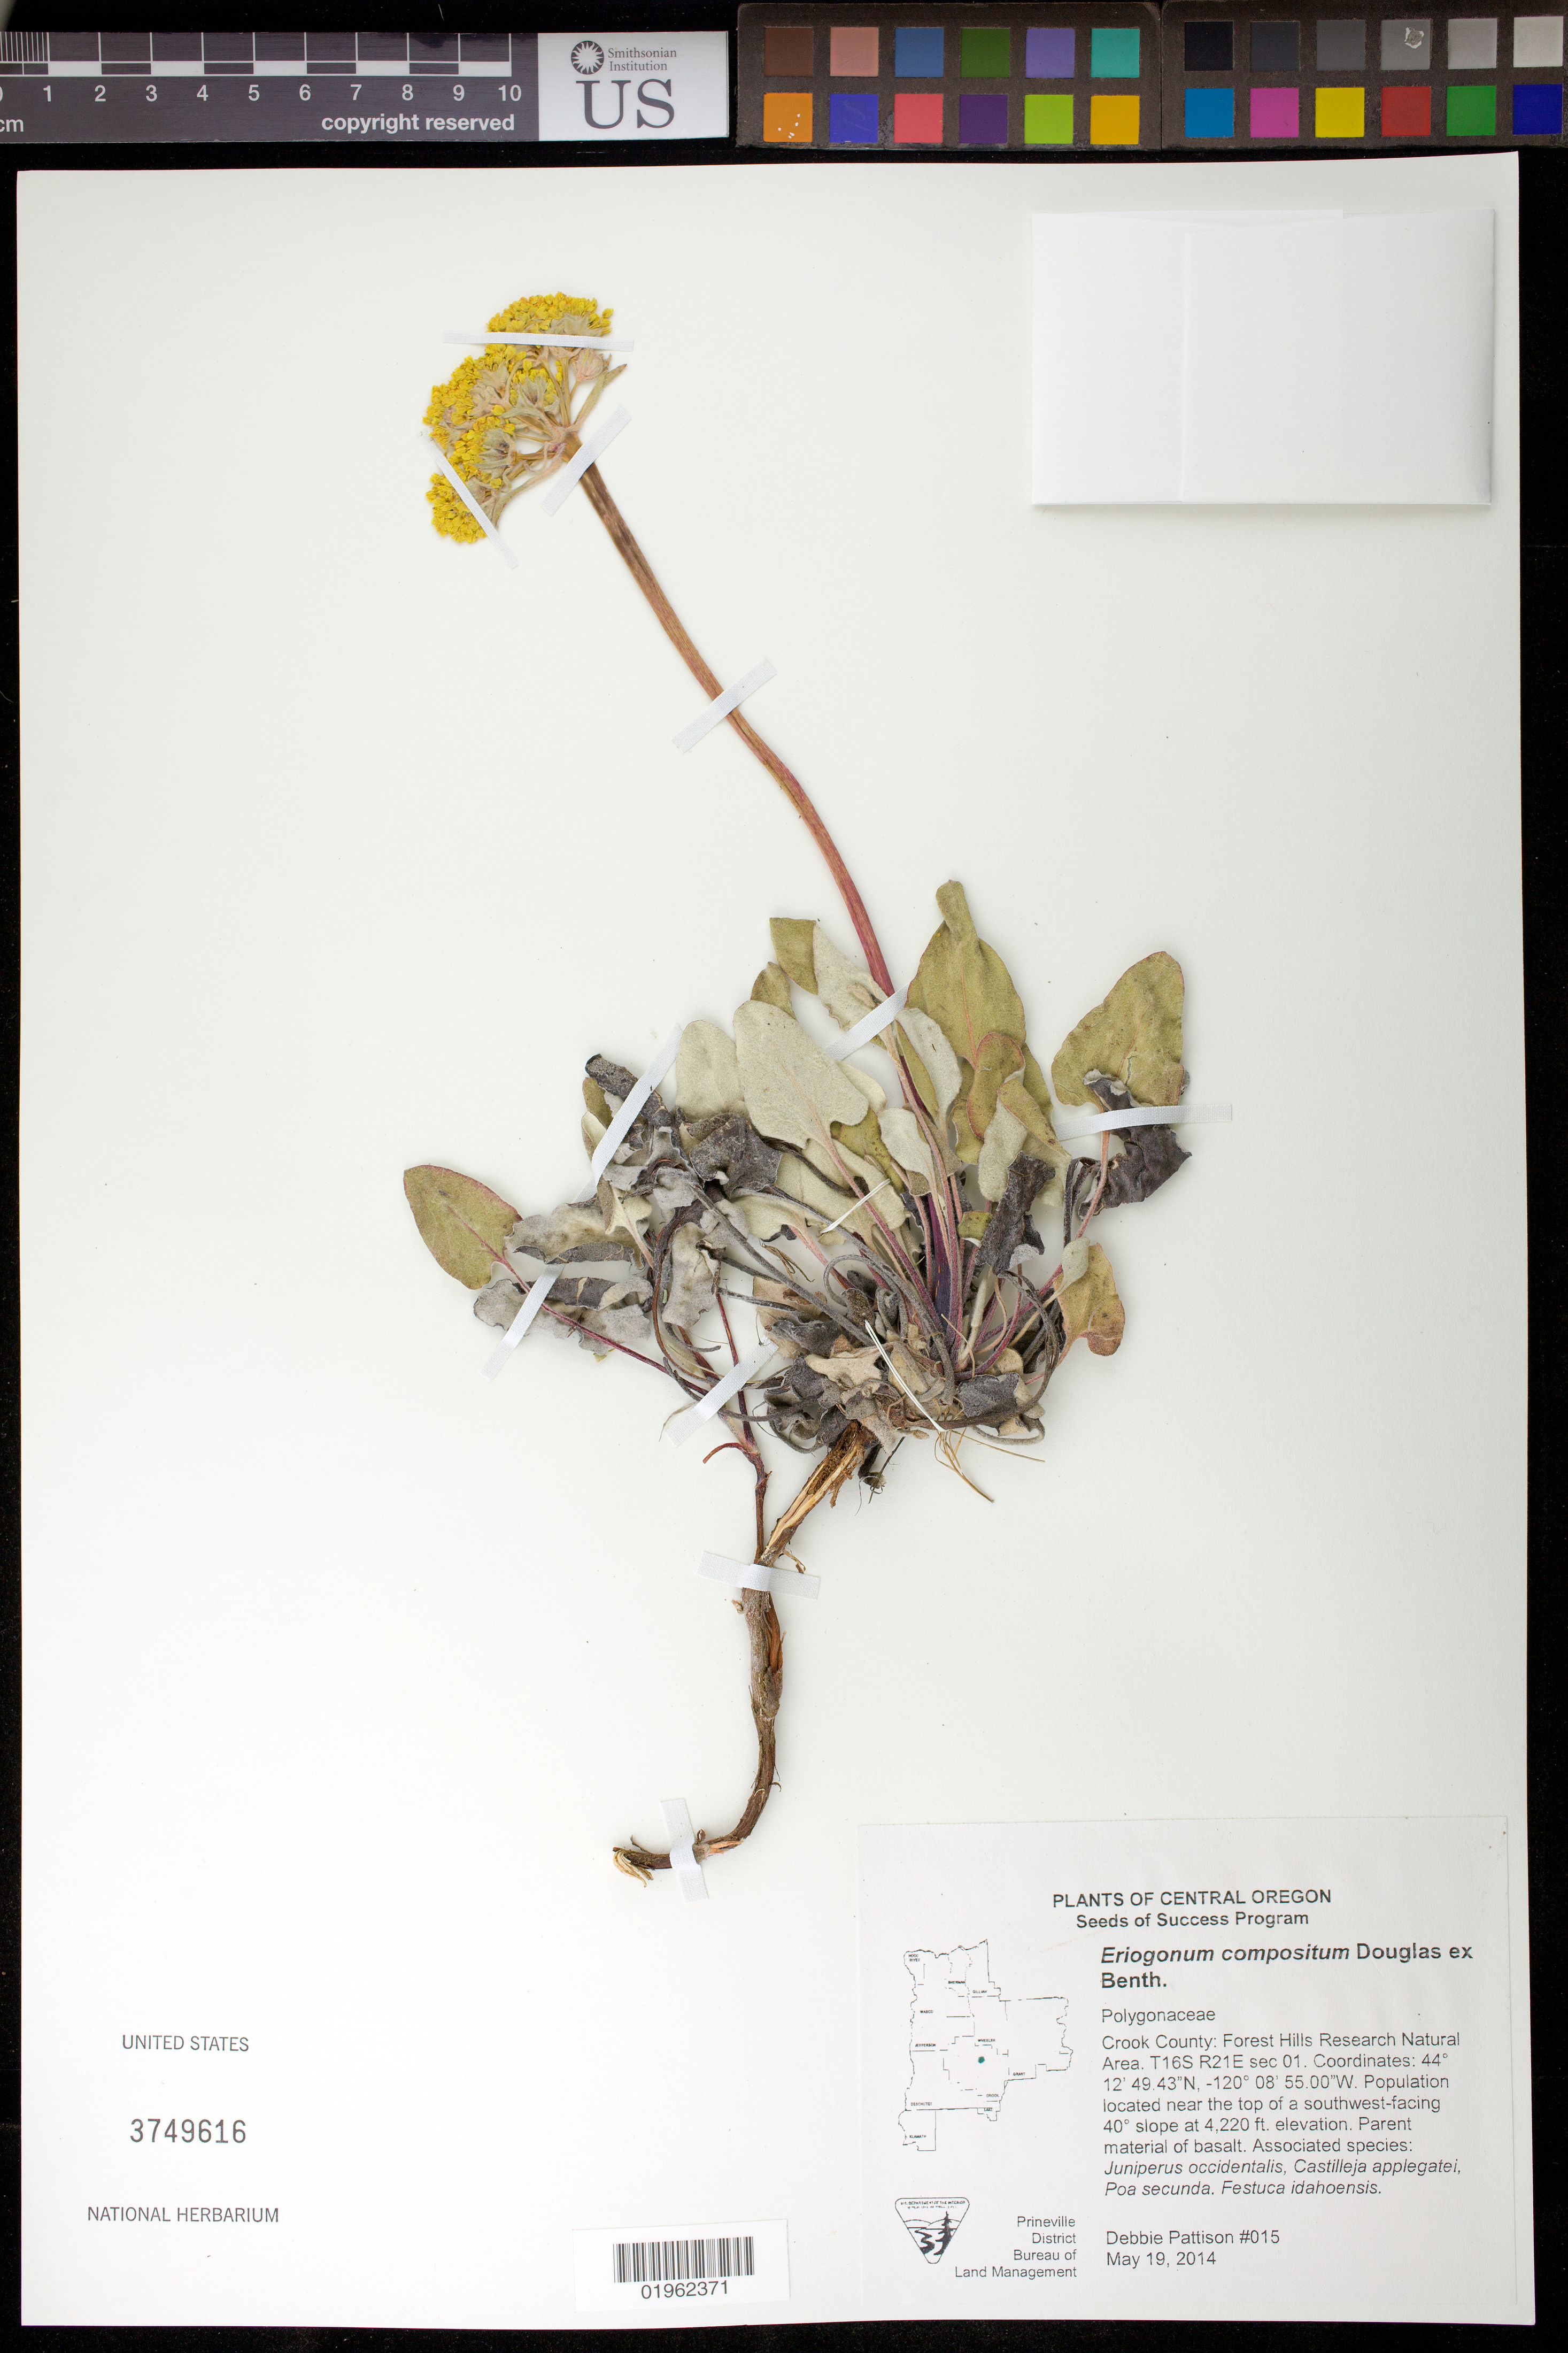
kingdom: Plantae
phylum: Tracheophyta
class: Magnoliopsida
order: Caryophyllales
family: Polygonaceae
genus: Eriogonum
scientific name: Eriogonum compositum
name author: Douglas ex Benth.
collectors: D. Pattison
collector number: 015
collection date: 2014-05-19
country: United States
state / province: Oregon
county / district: Crook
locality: Forest HIlls Research Natural Area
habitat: With Juniperus occidentalis, Castilleja applegatei, Poa seunda, Festuca iadahoensis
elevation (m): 1286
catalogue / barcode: US 3749616